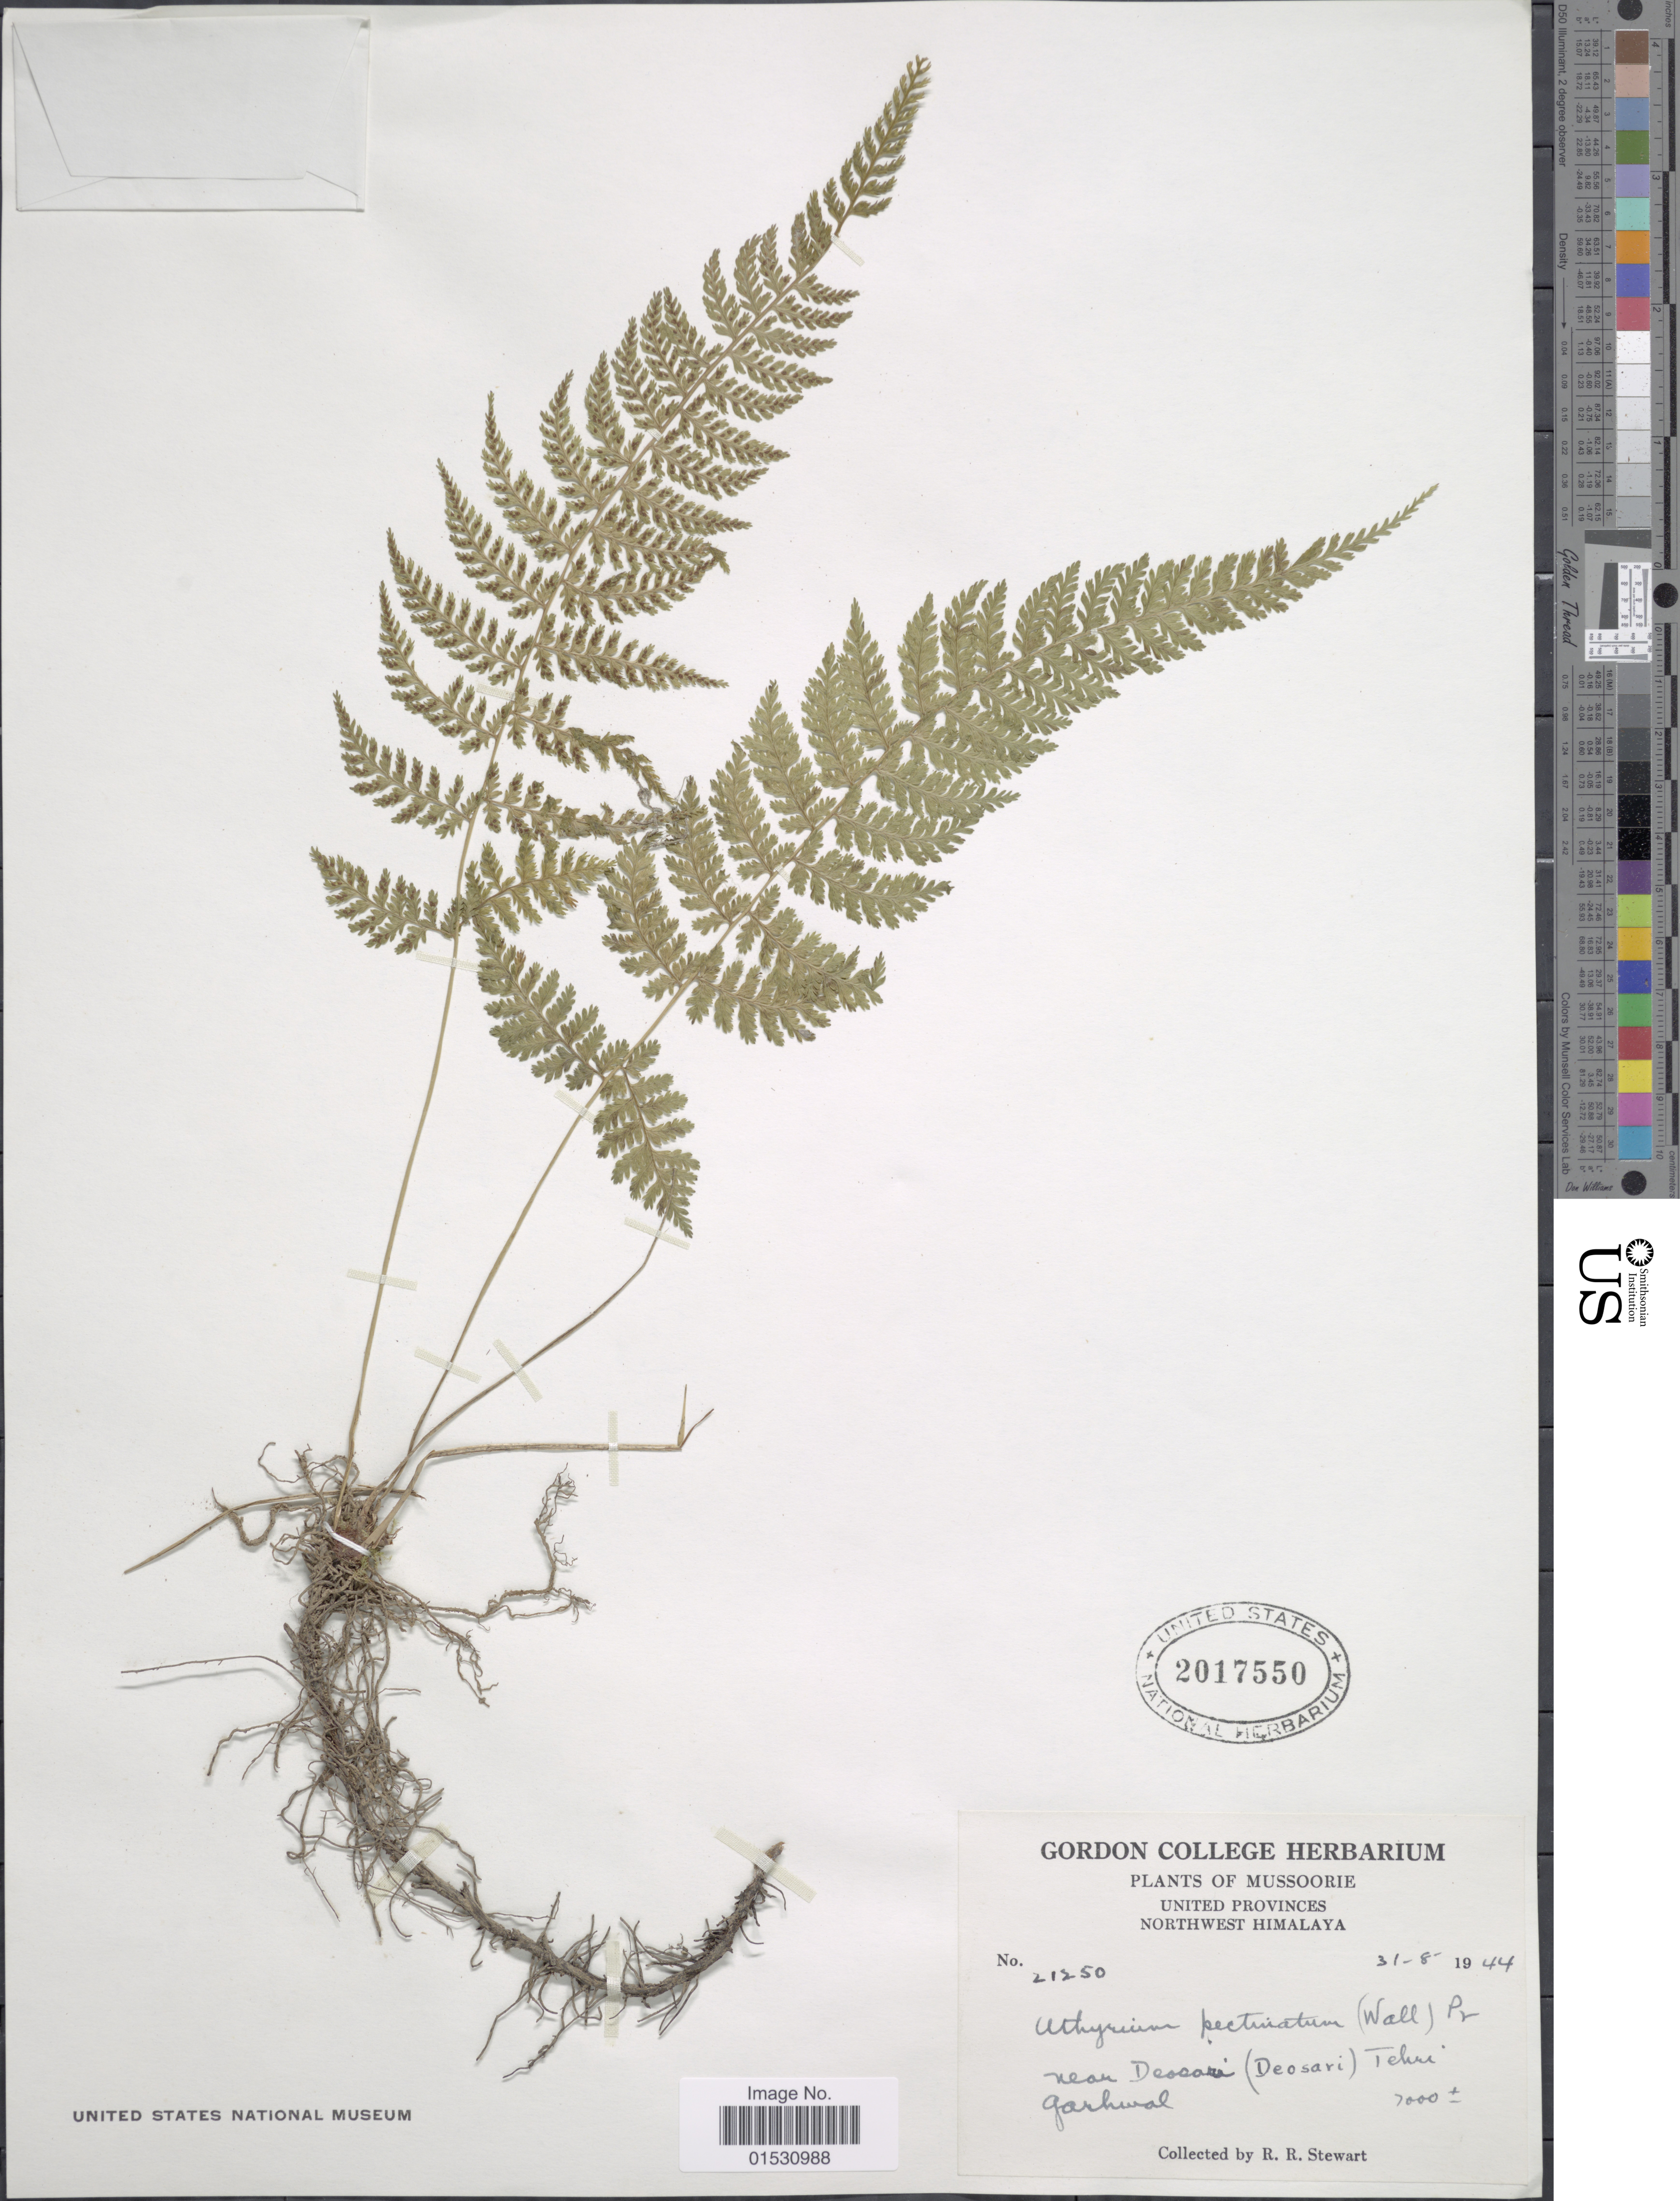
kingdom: Plantae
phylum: Tracheophyta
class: Polypodiopsida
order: Polypodiales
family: Athyriaceae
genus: Athyrium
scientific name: Athyrium pectinatum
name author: (Wall. ex C. Hope) C. Presl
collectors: R. R. Stewart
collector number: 21250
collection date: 1944-08-31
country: India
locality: Mussoorie. United Provinces. Northwest Himalaya. Near Deosari Tehri Garhwal.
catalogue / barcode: US 2017550